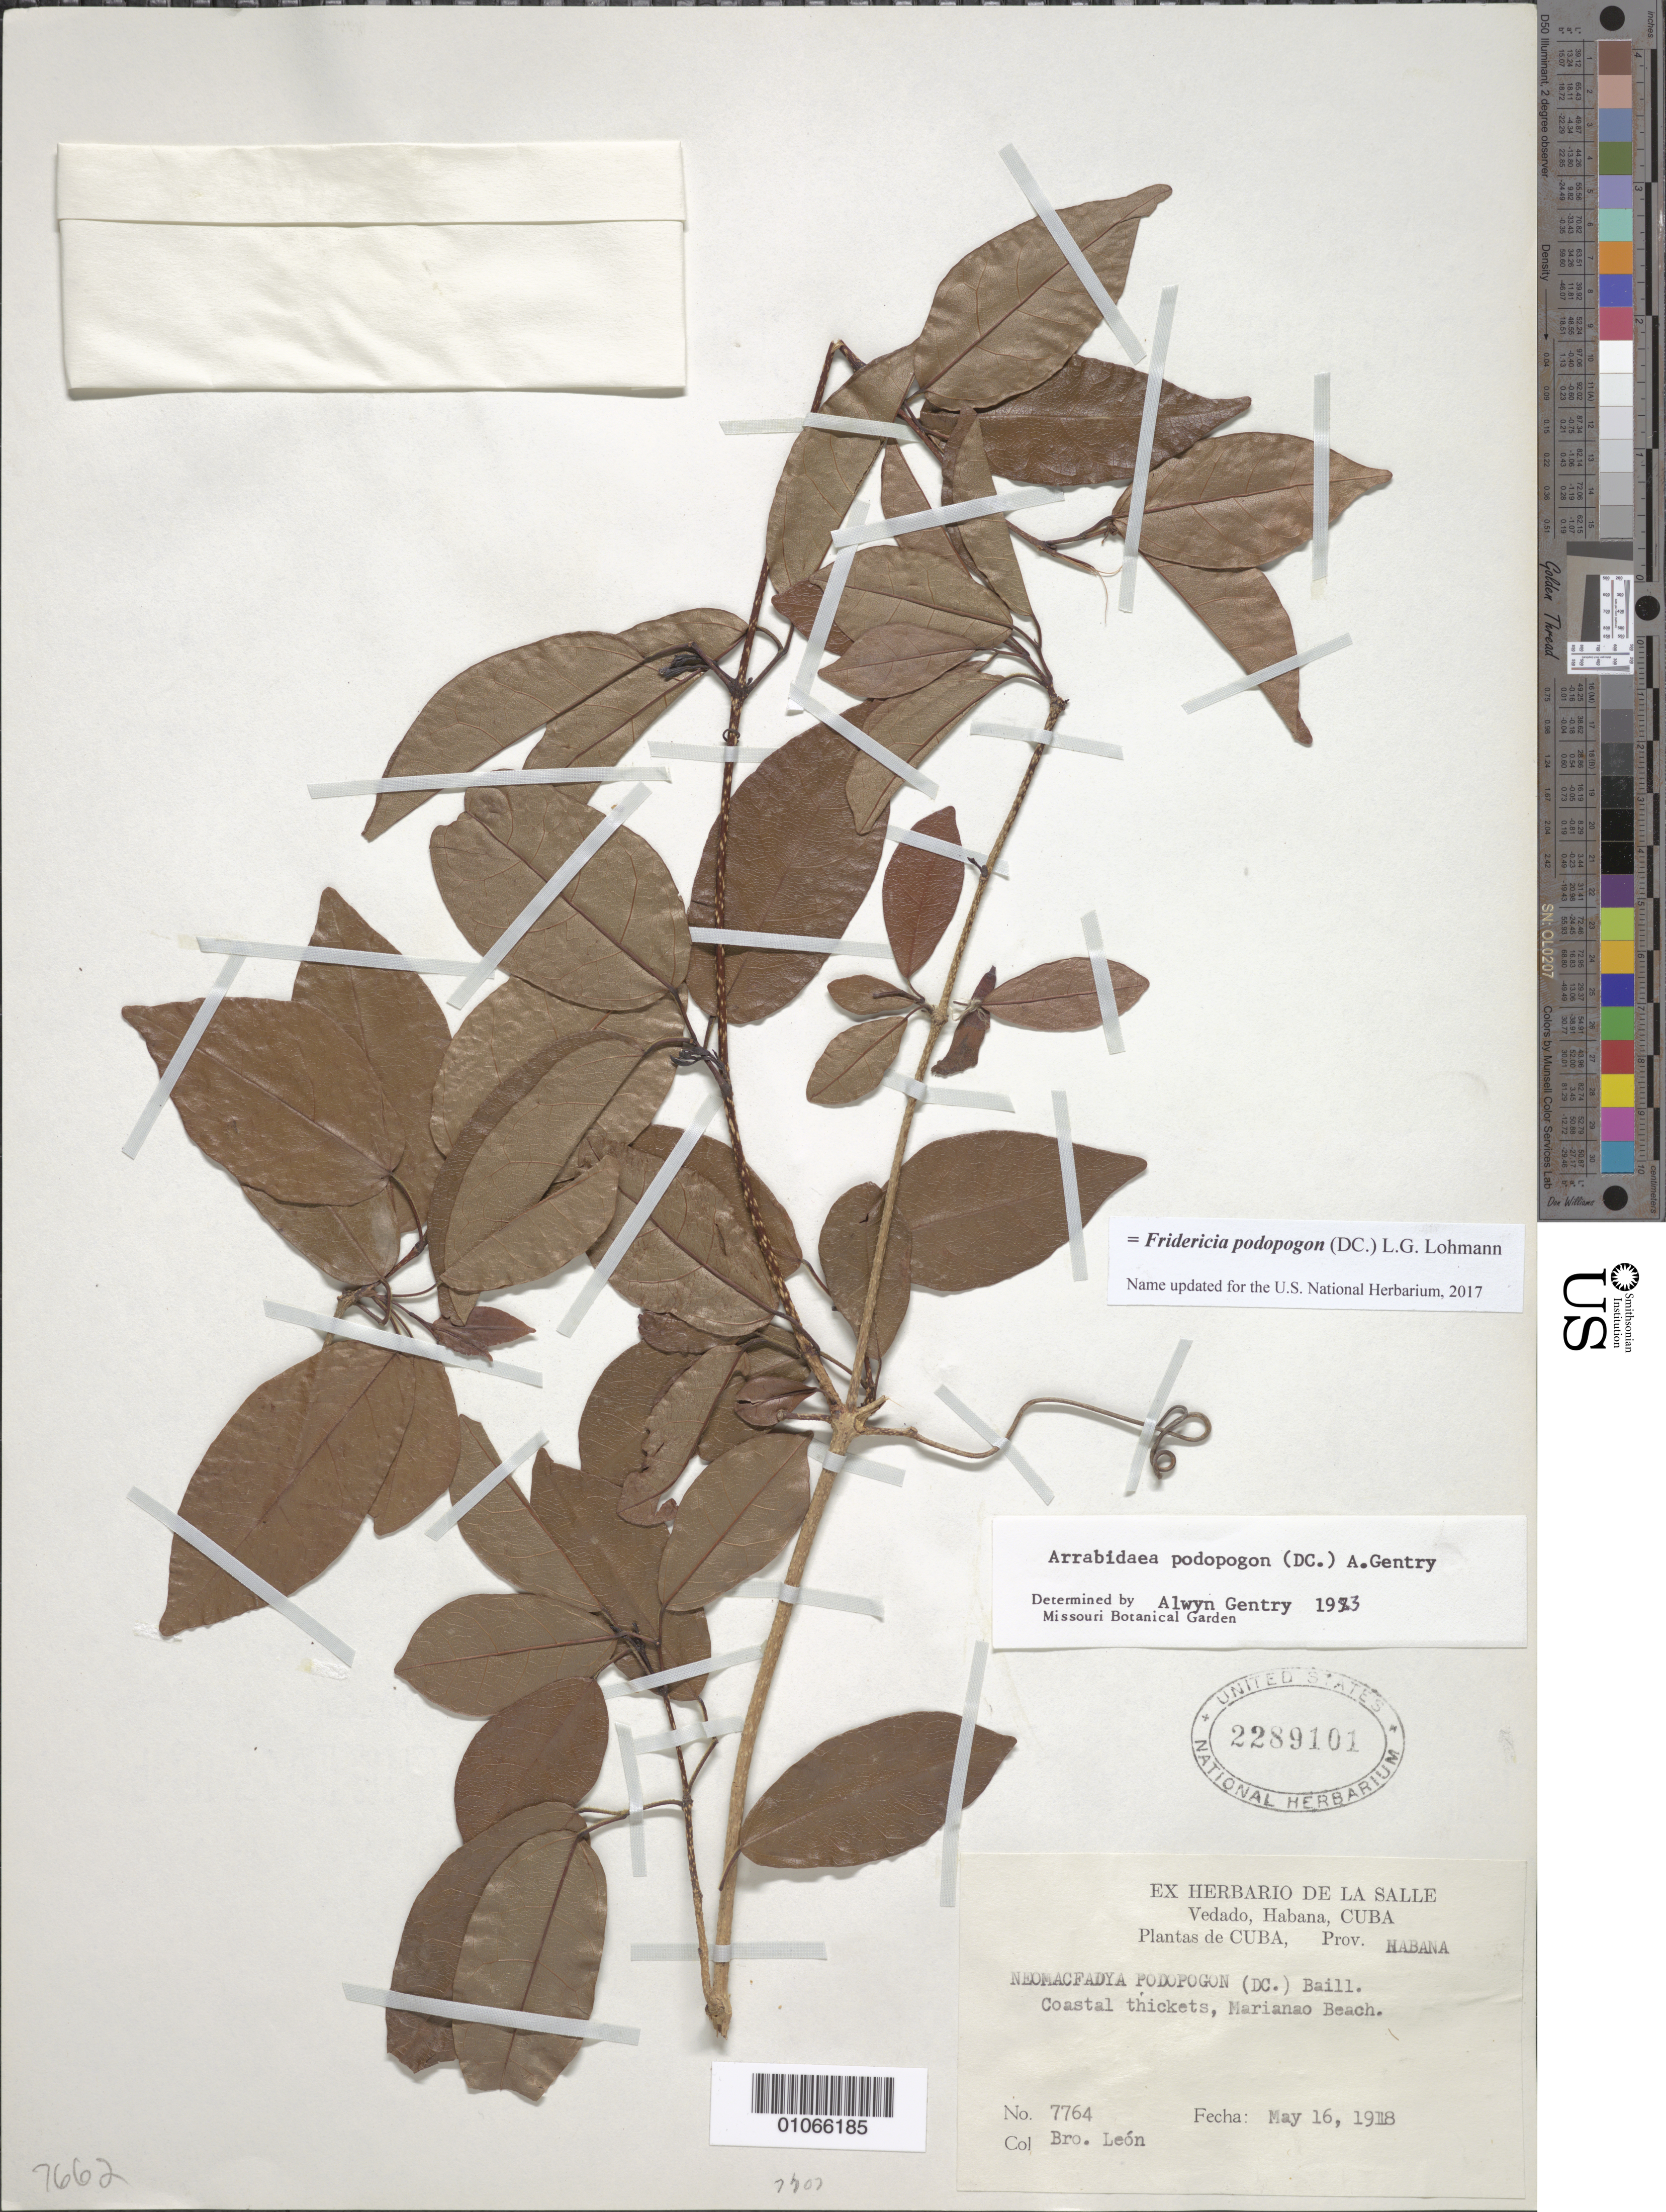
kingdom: Plantae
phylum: Tracheophyta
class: Magnoliopsida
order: Lamiales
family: Bignoniaceae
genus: Fridericia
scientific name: Fridericia podopogon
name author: (DC.) L.G. Lohmann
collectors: Bro. León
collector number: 7764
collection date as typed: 16 May 1918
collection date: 1918-05-16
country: Cuba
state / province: La Habana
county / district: Municipio Playa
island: Cuba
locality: Coastal thickets, Marianao Beach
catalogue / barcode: US 2289101